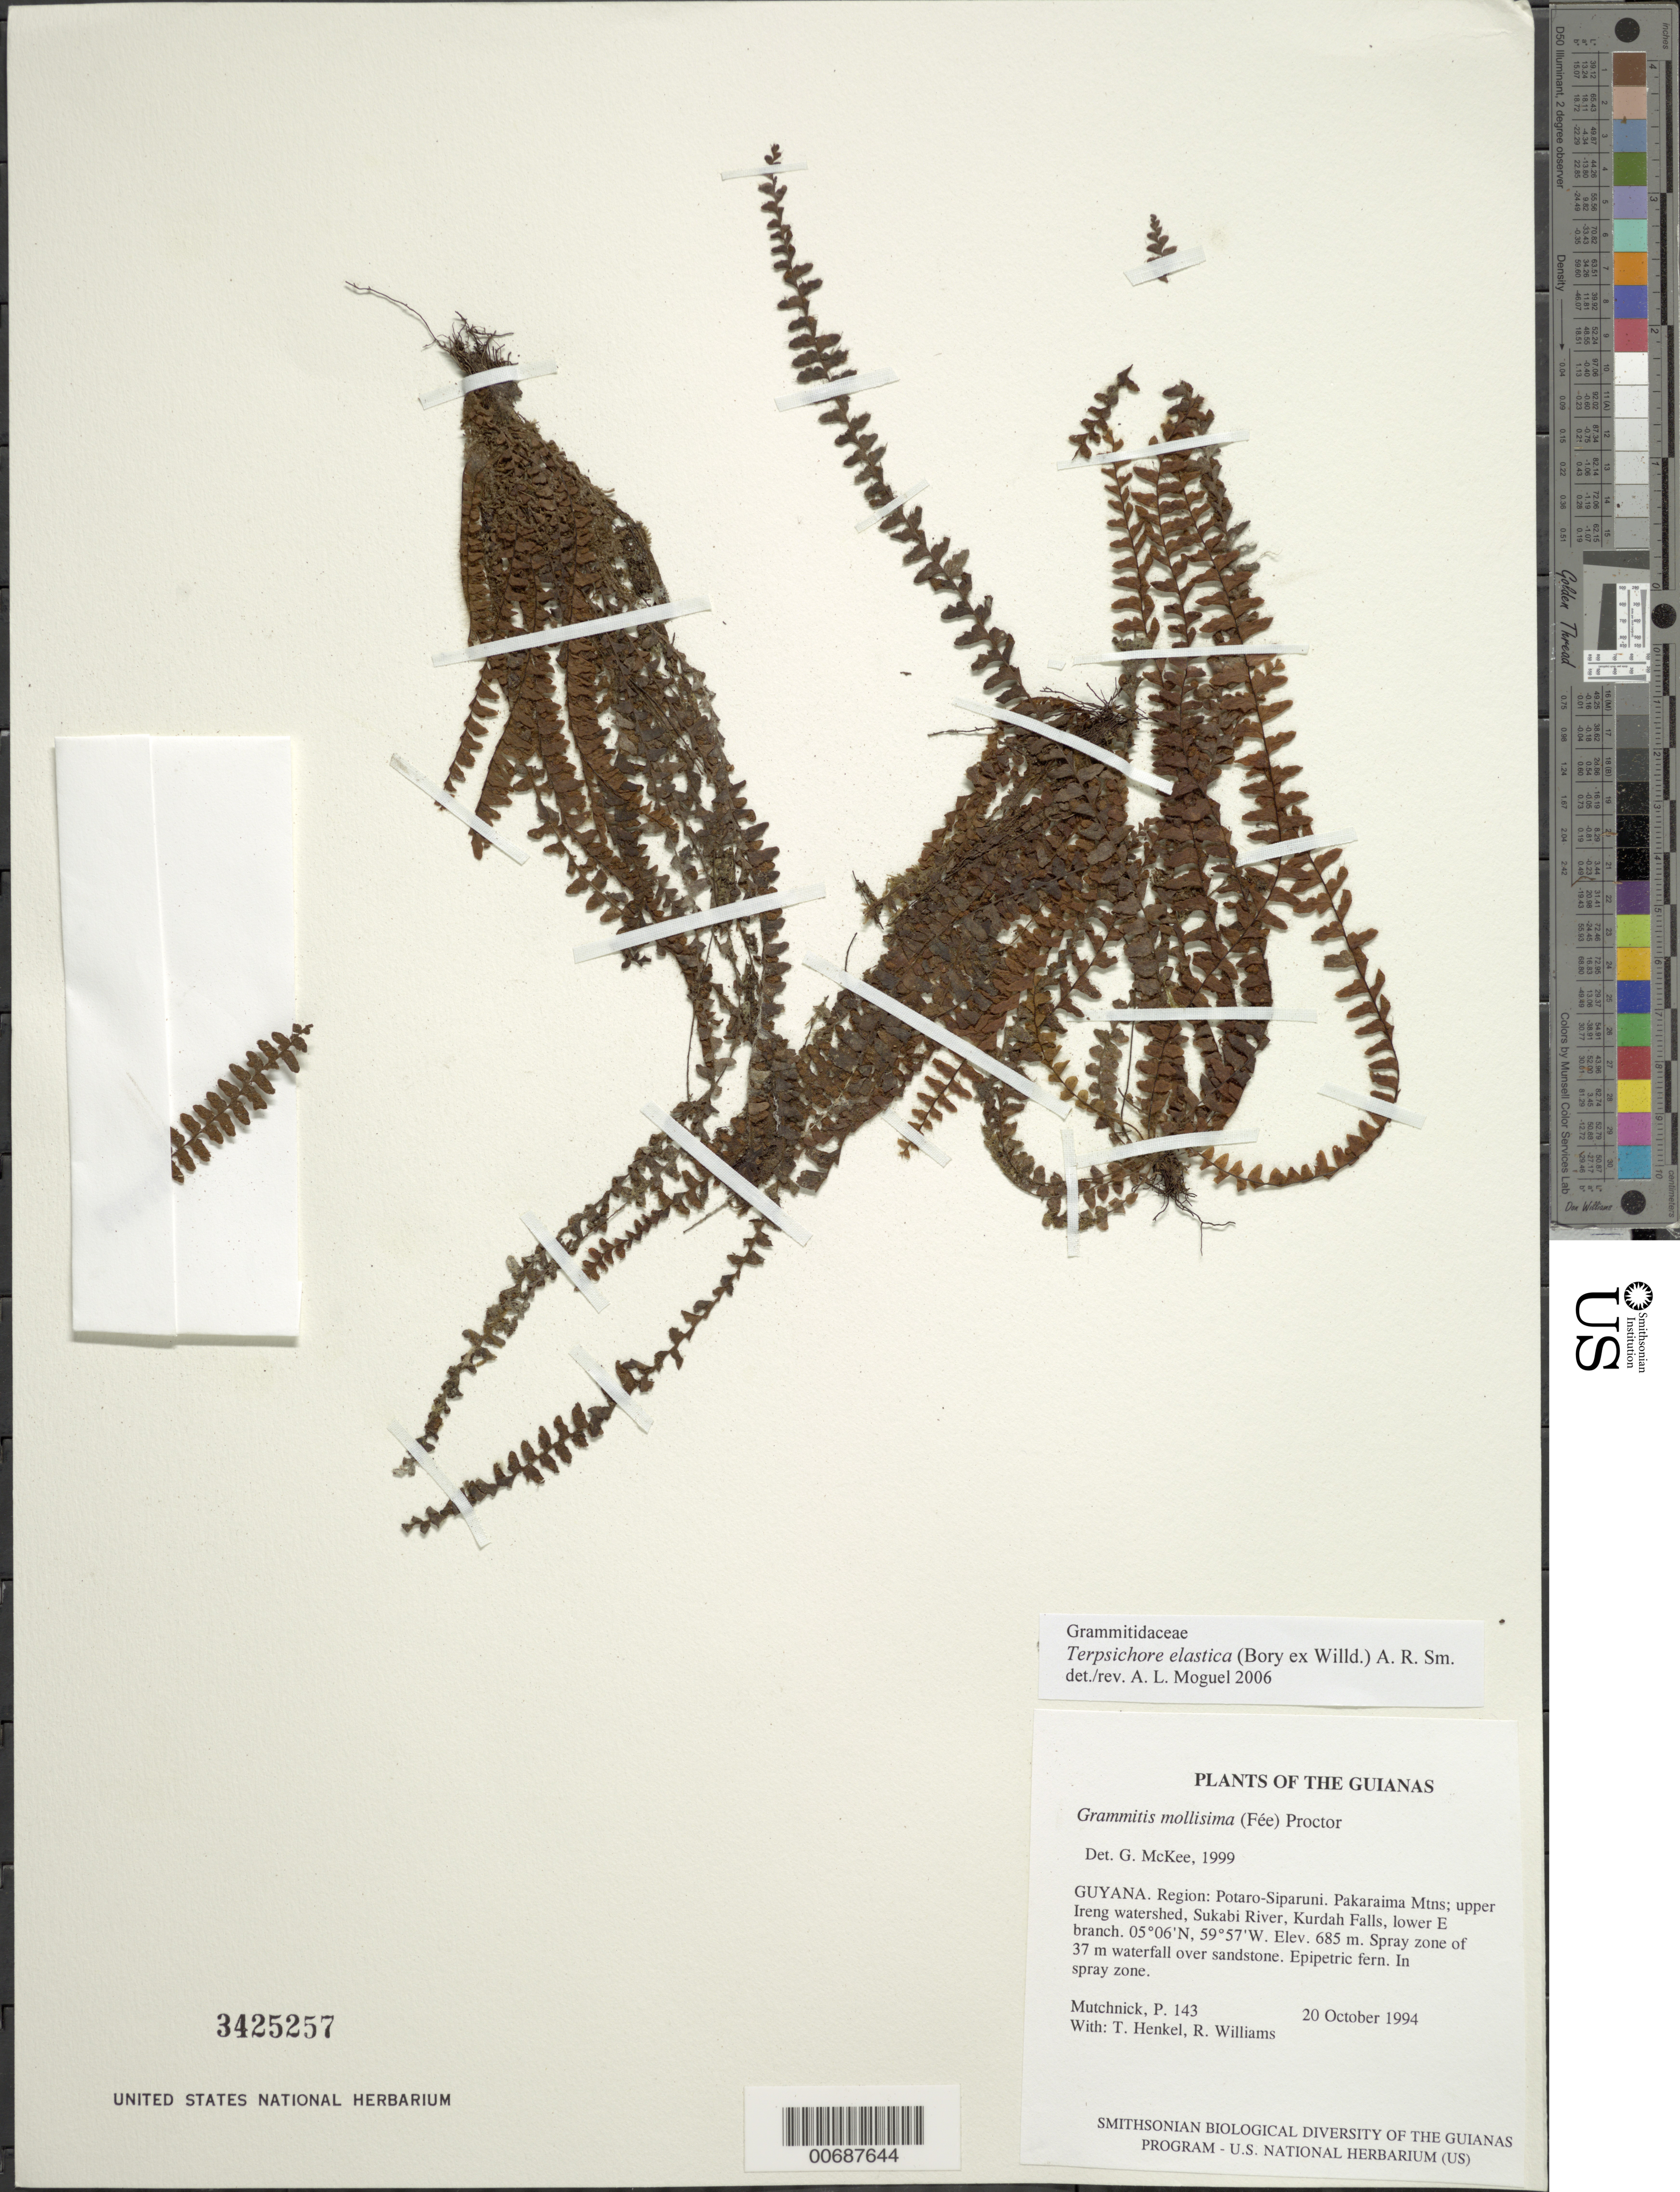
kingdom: Plantae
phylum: Tracheophyta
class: Polypodiopsida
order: Polypodiales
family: Polypodiaceae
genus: Alansmia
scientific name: Alansmia elastica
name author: (Bory ex Willd.) Moguel & M. Kessler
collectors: P. Mutchnick, T. Henkel & R. Williams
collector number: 143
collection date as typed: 20 October 1994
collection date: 1994-10-20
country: Guyana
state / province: Potaro-Siparuni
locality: Pakaraima Mtns; upper Ireng watershed, Sukabi River, Kurdah Falls, lower E branch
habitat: Spray zone of 37 m waterfall over sandstone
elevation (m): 685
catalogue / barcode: US 3425257